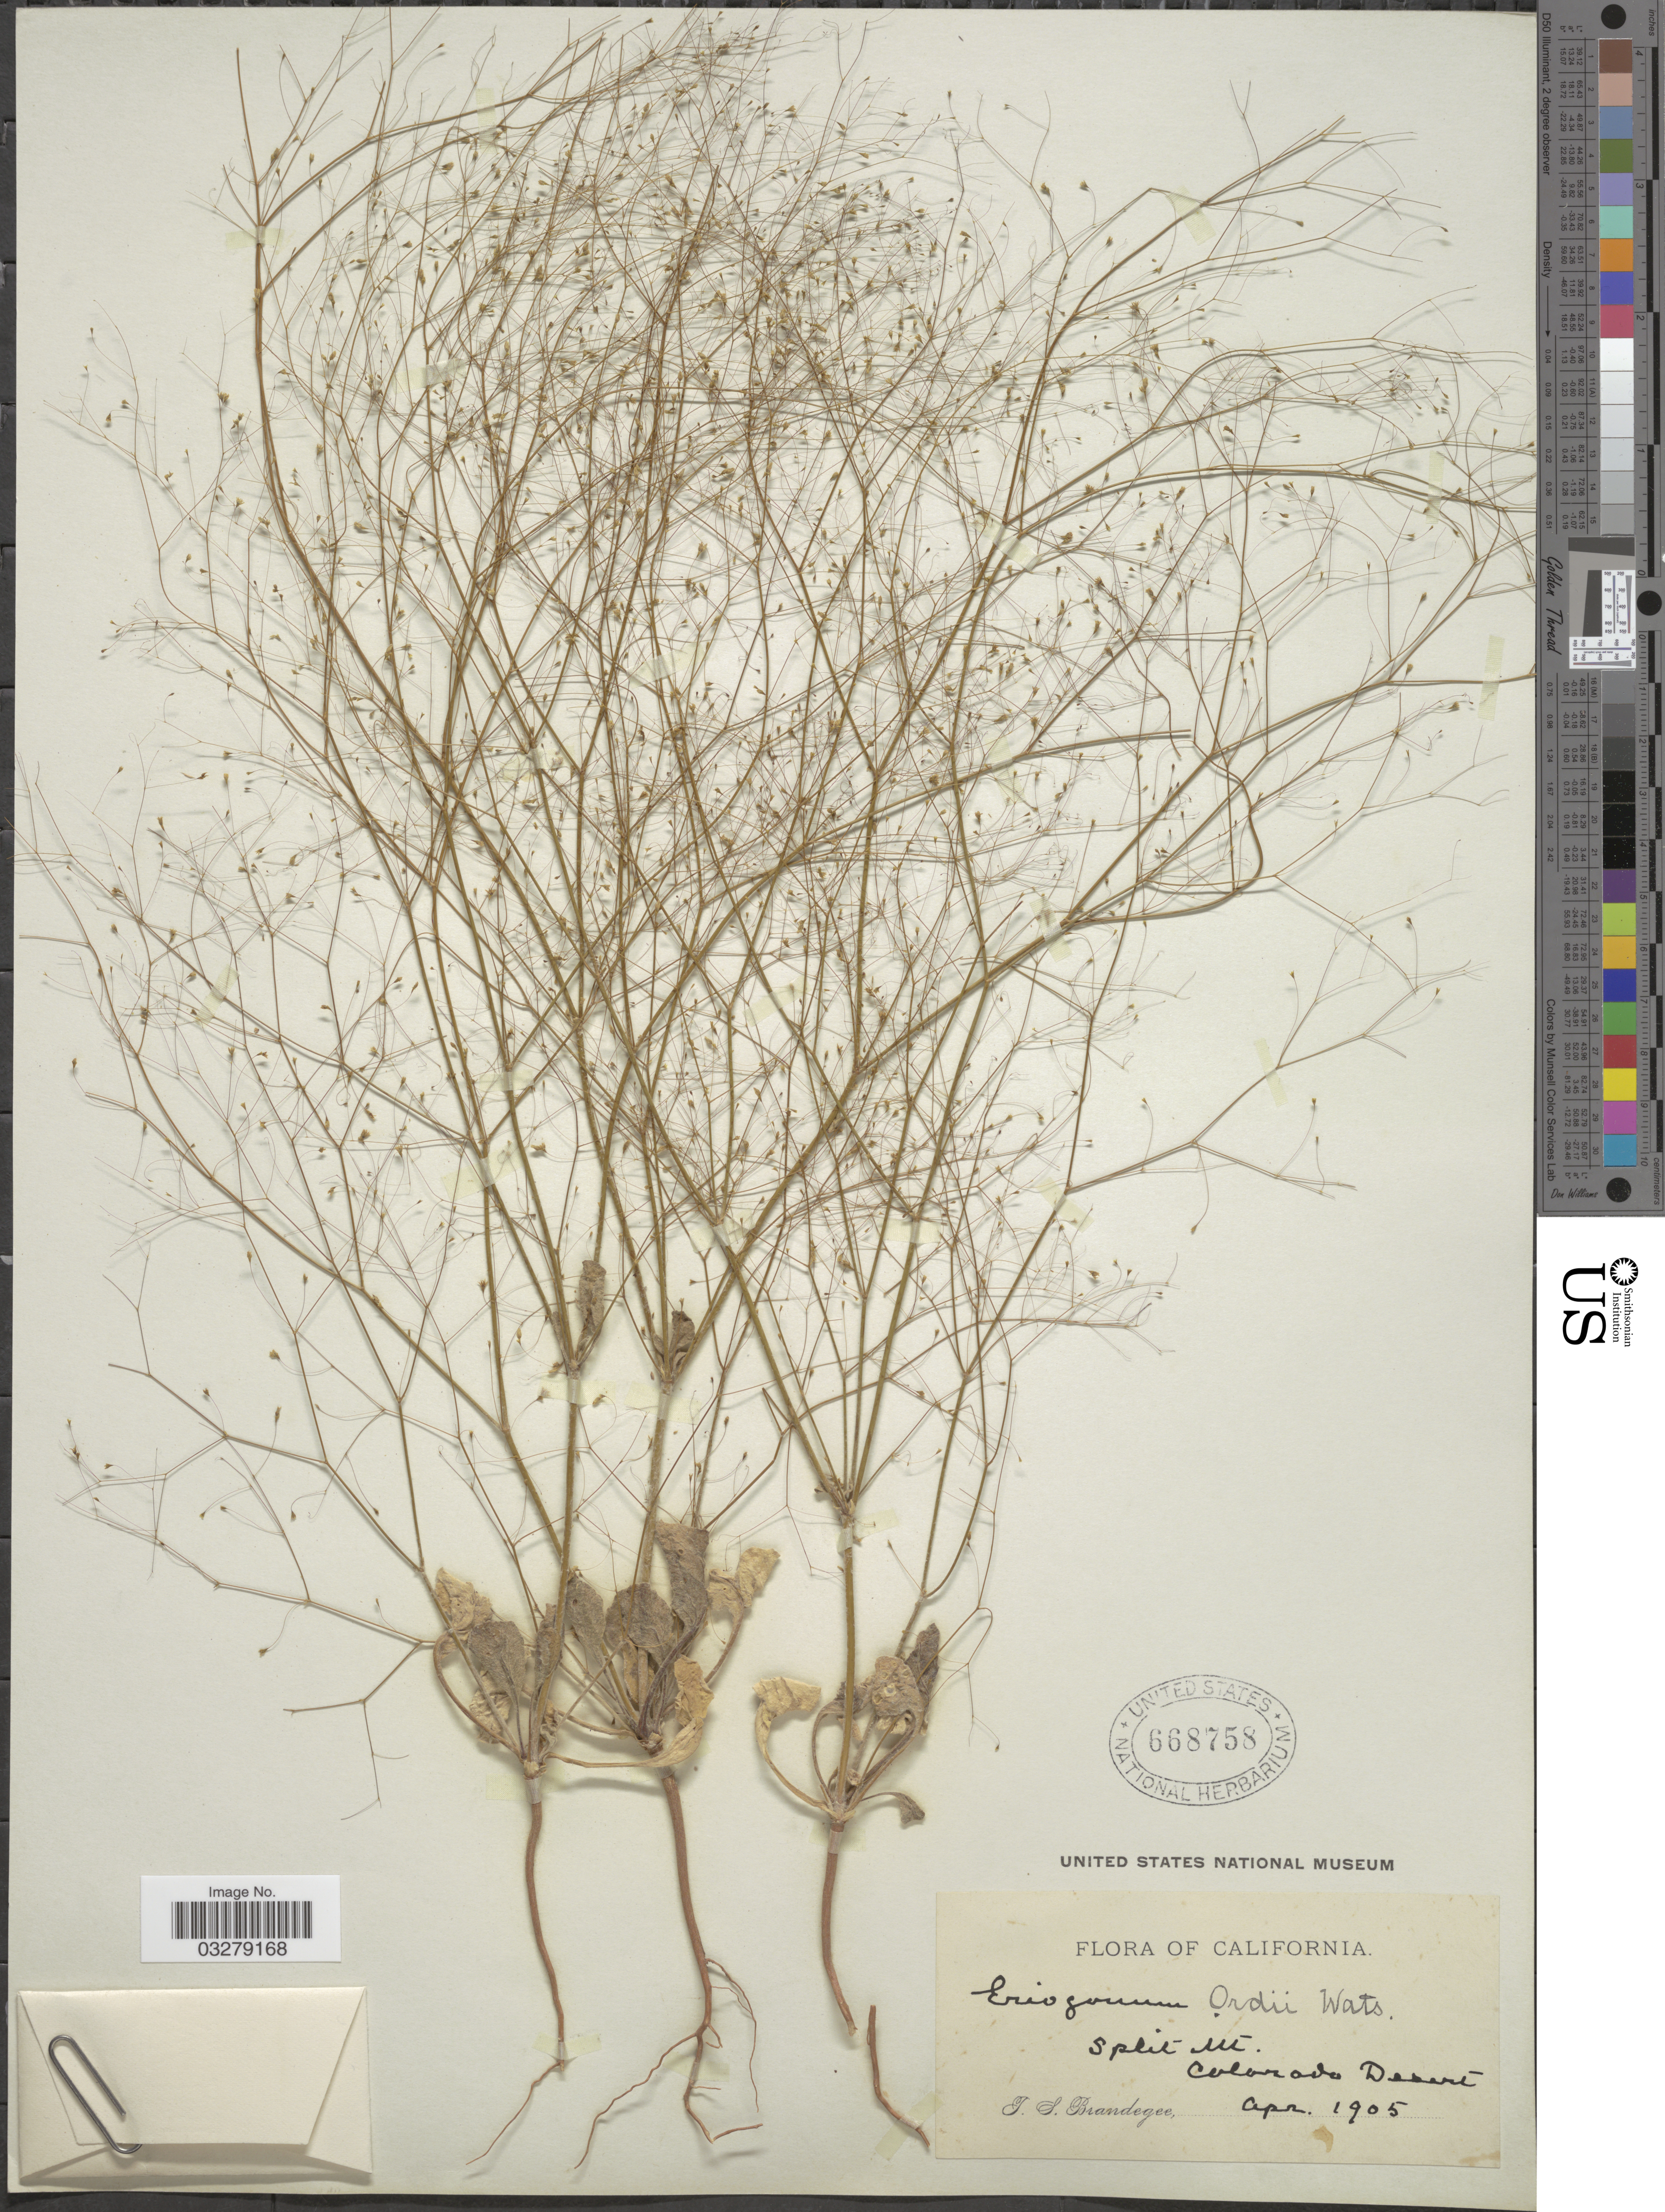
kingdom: Plantae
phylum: Tracheophyta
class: Magnoliopsida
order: Caryophyllales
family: Polygonaceae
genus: Eriogonum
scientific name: Eriogonum ordii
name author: S. Watson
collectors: T. S. Brandegee (herbarium)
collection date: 1905-04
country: United States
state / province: California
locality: Split Mt. Colorado Desert.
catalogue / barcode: US 668758